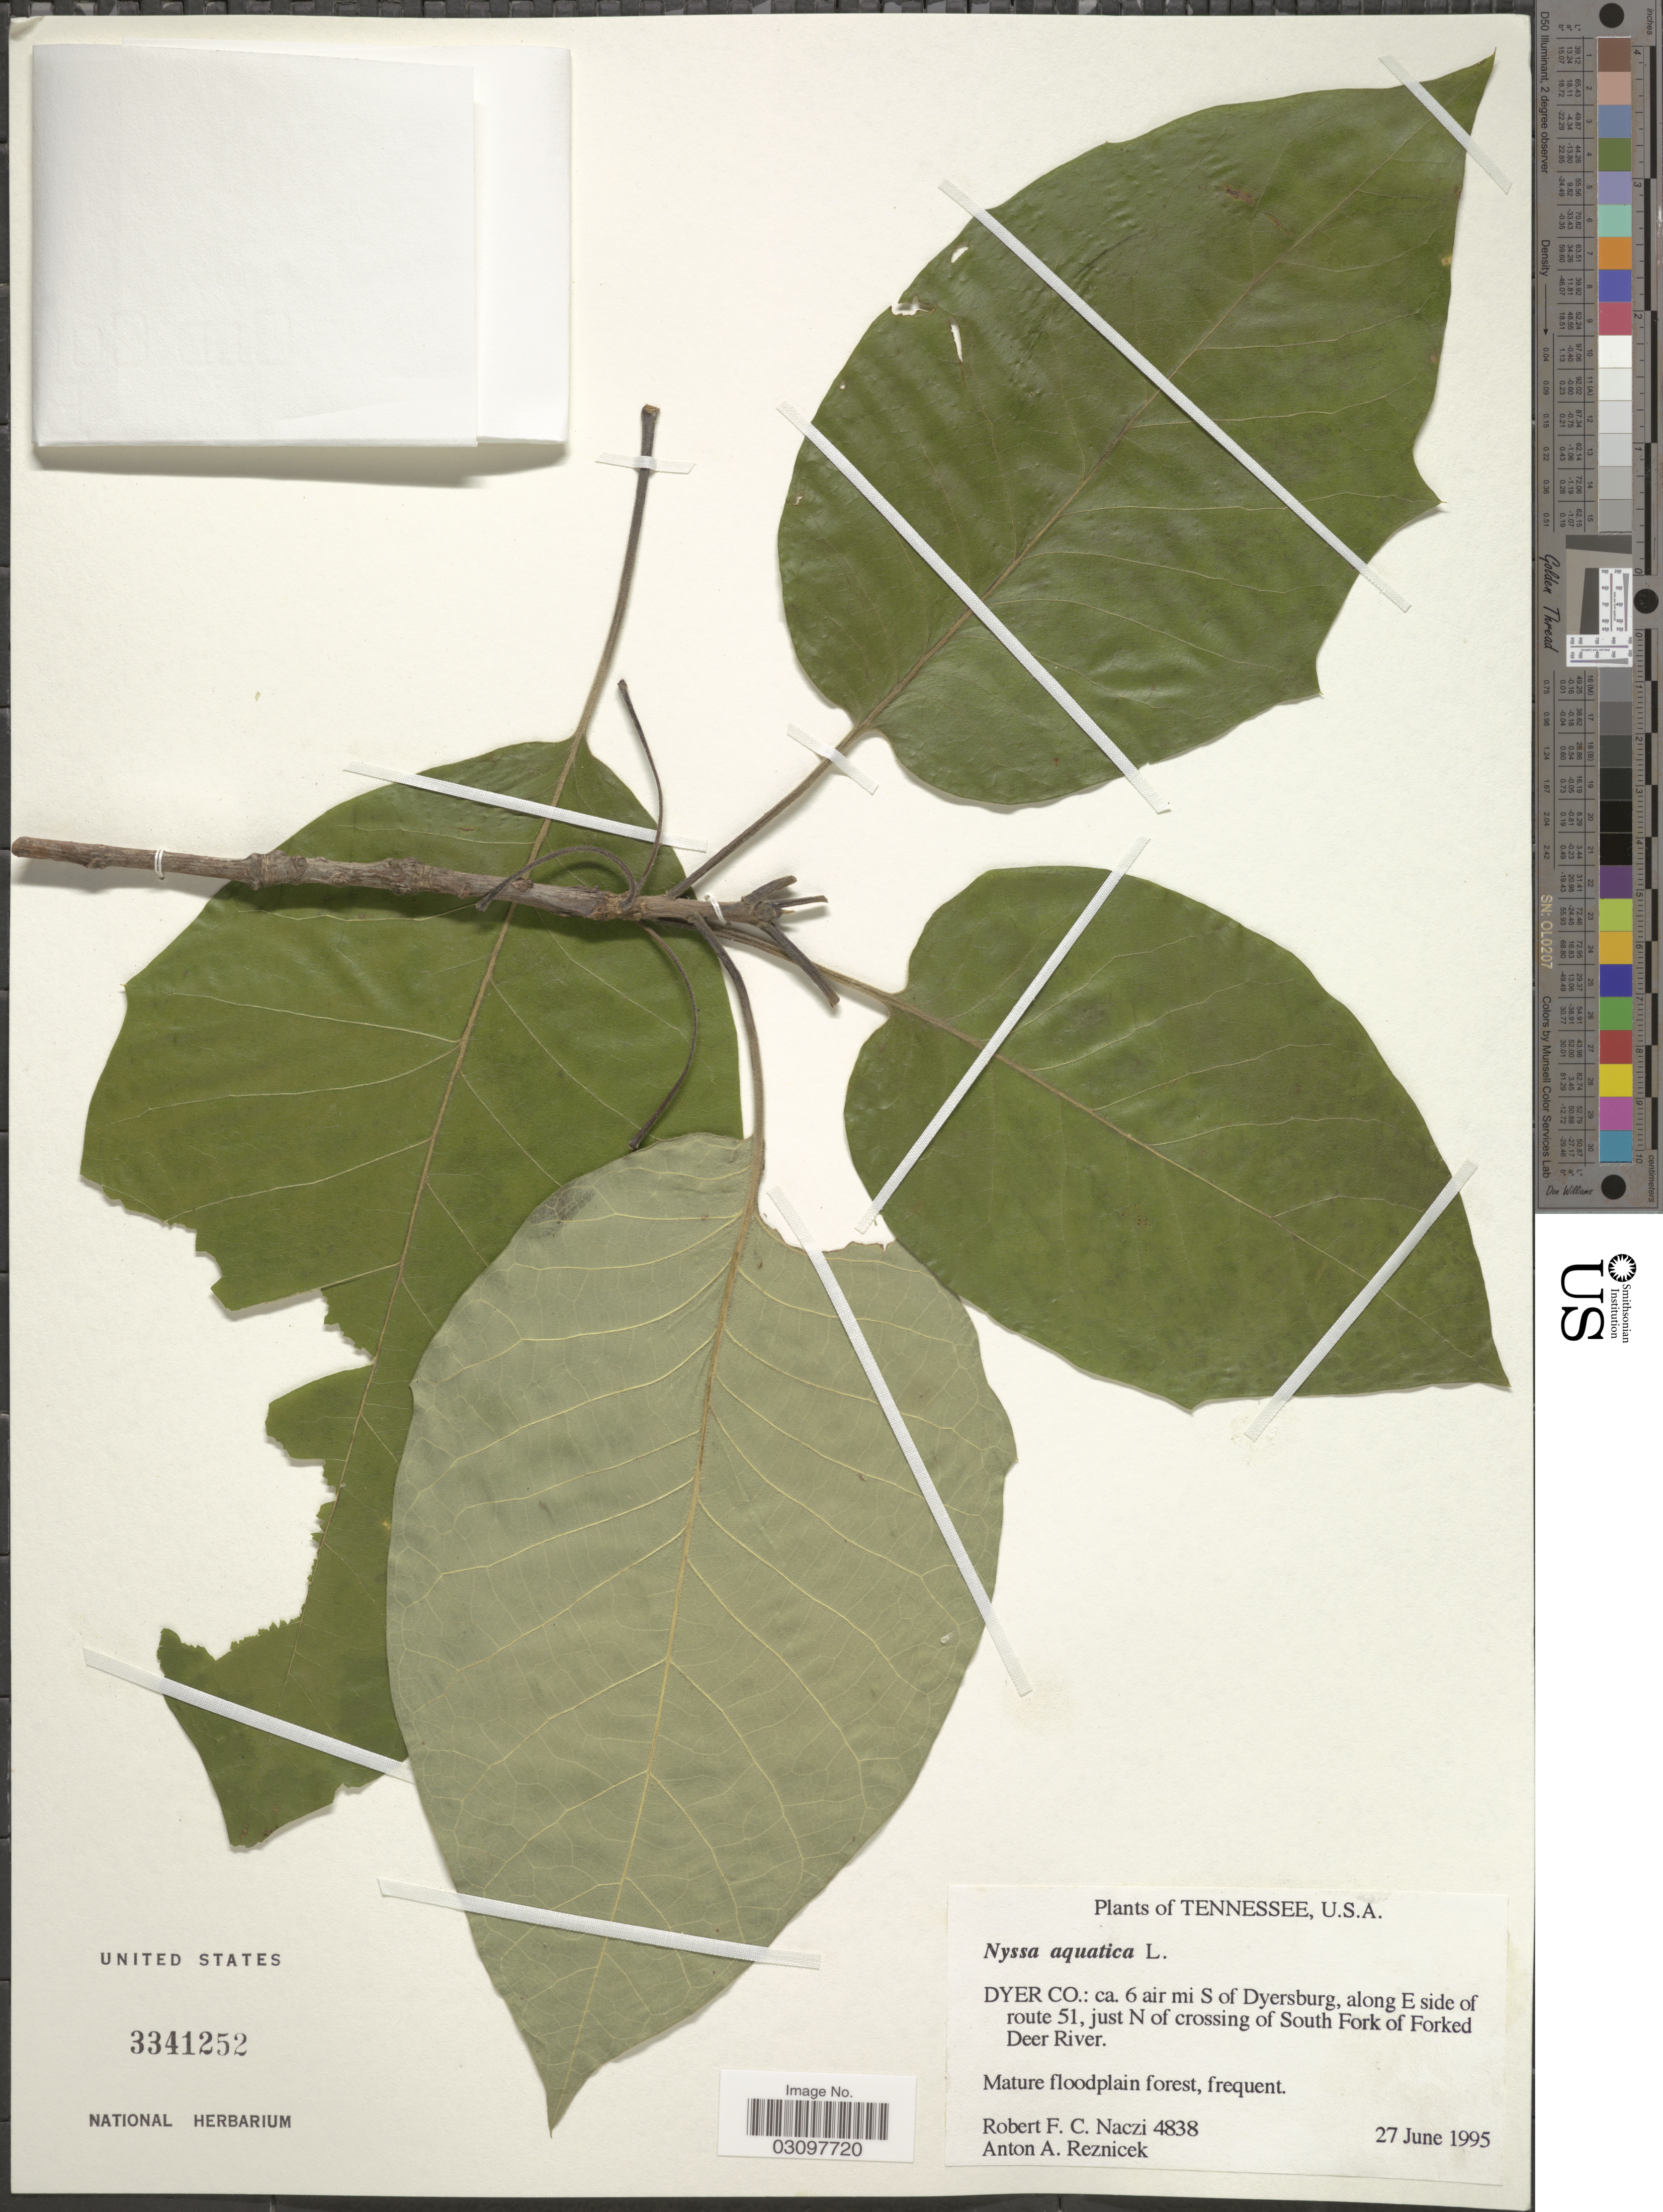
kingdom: Plantae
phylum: Tracheophyta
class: Magnoliopsida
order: Cornales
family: Nyssaceae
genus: Nyssa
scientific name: Nyssa aquatica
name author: L.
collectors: R. F. C. Naczi & A. A. Reznicek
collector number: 4838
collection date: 1995-06-27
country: United States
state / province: Tennessee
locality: Dyer Co.: ca. 6 air mi S of Dyersburg, along E side of route 51, just N of crossing of South Fork of Forked Deer River.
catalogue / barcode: US 3341252